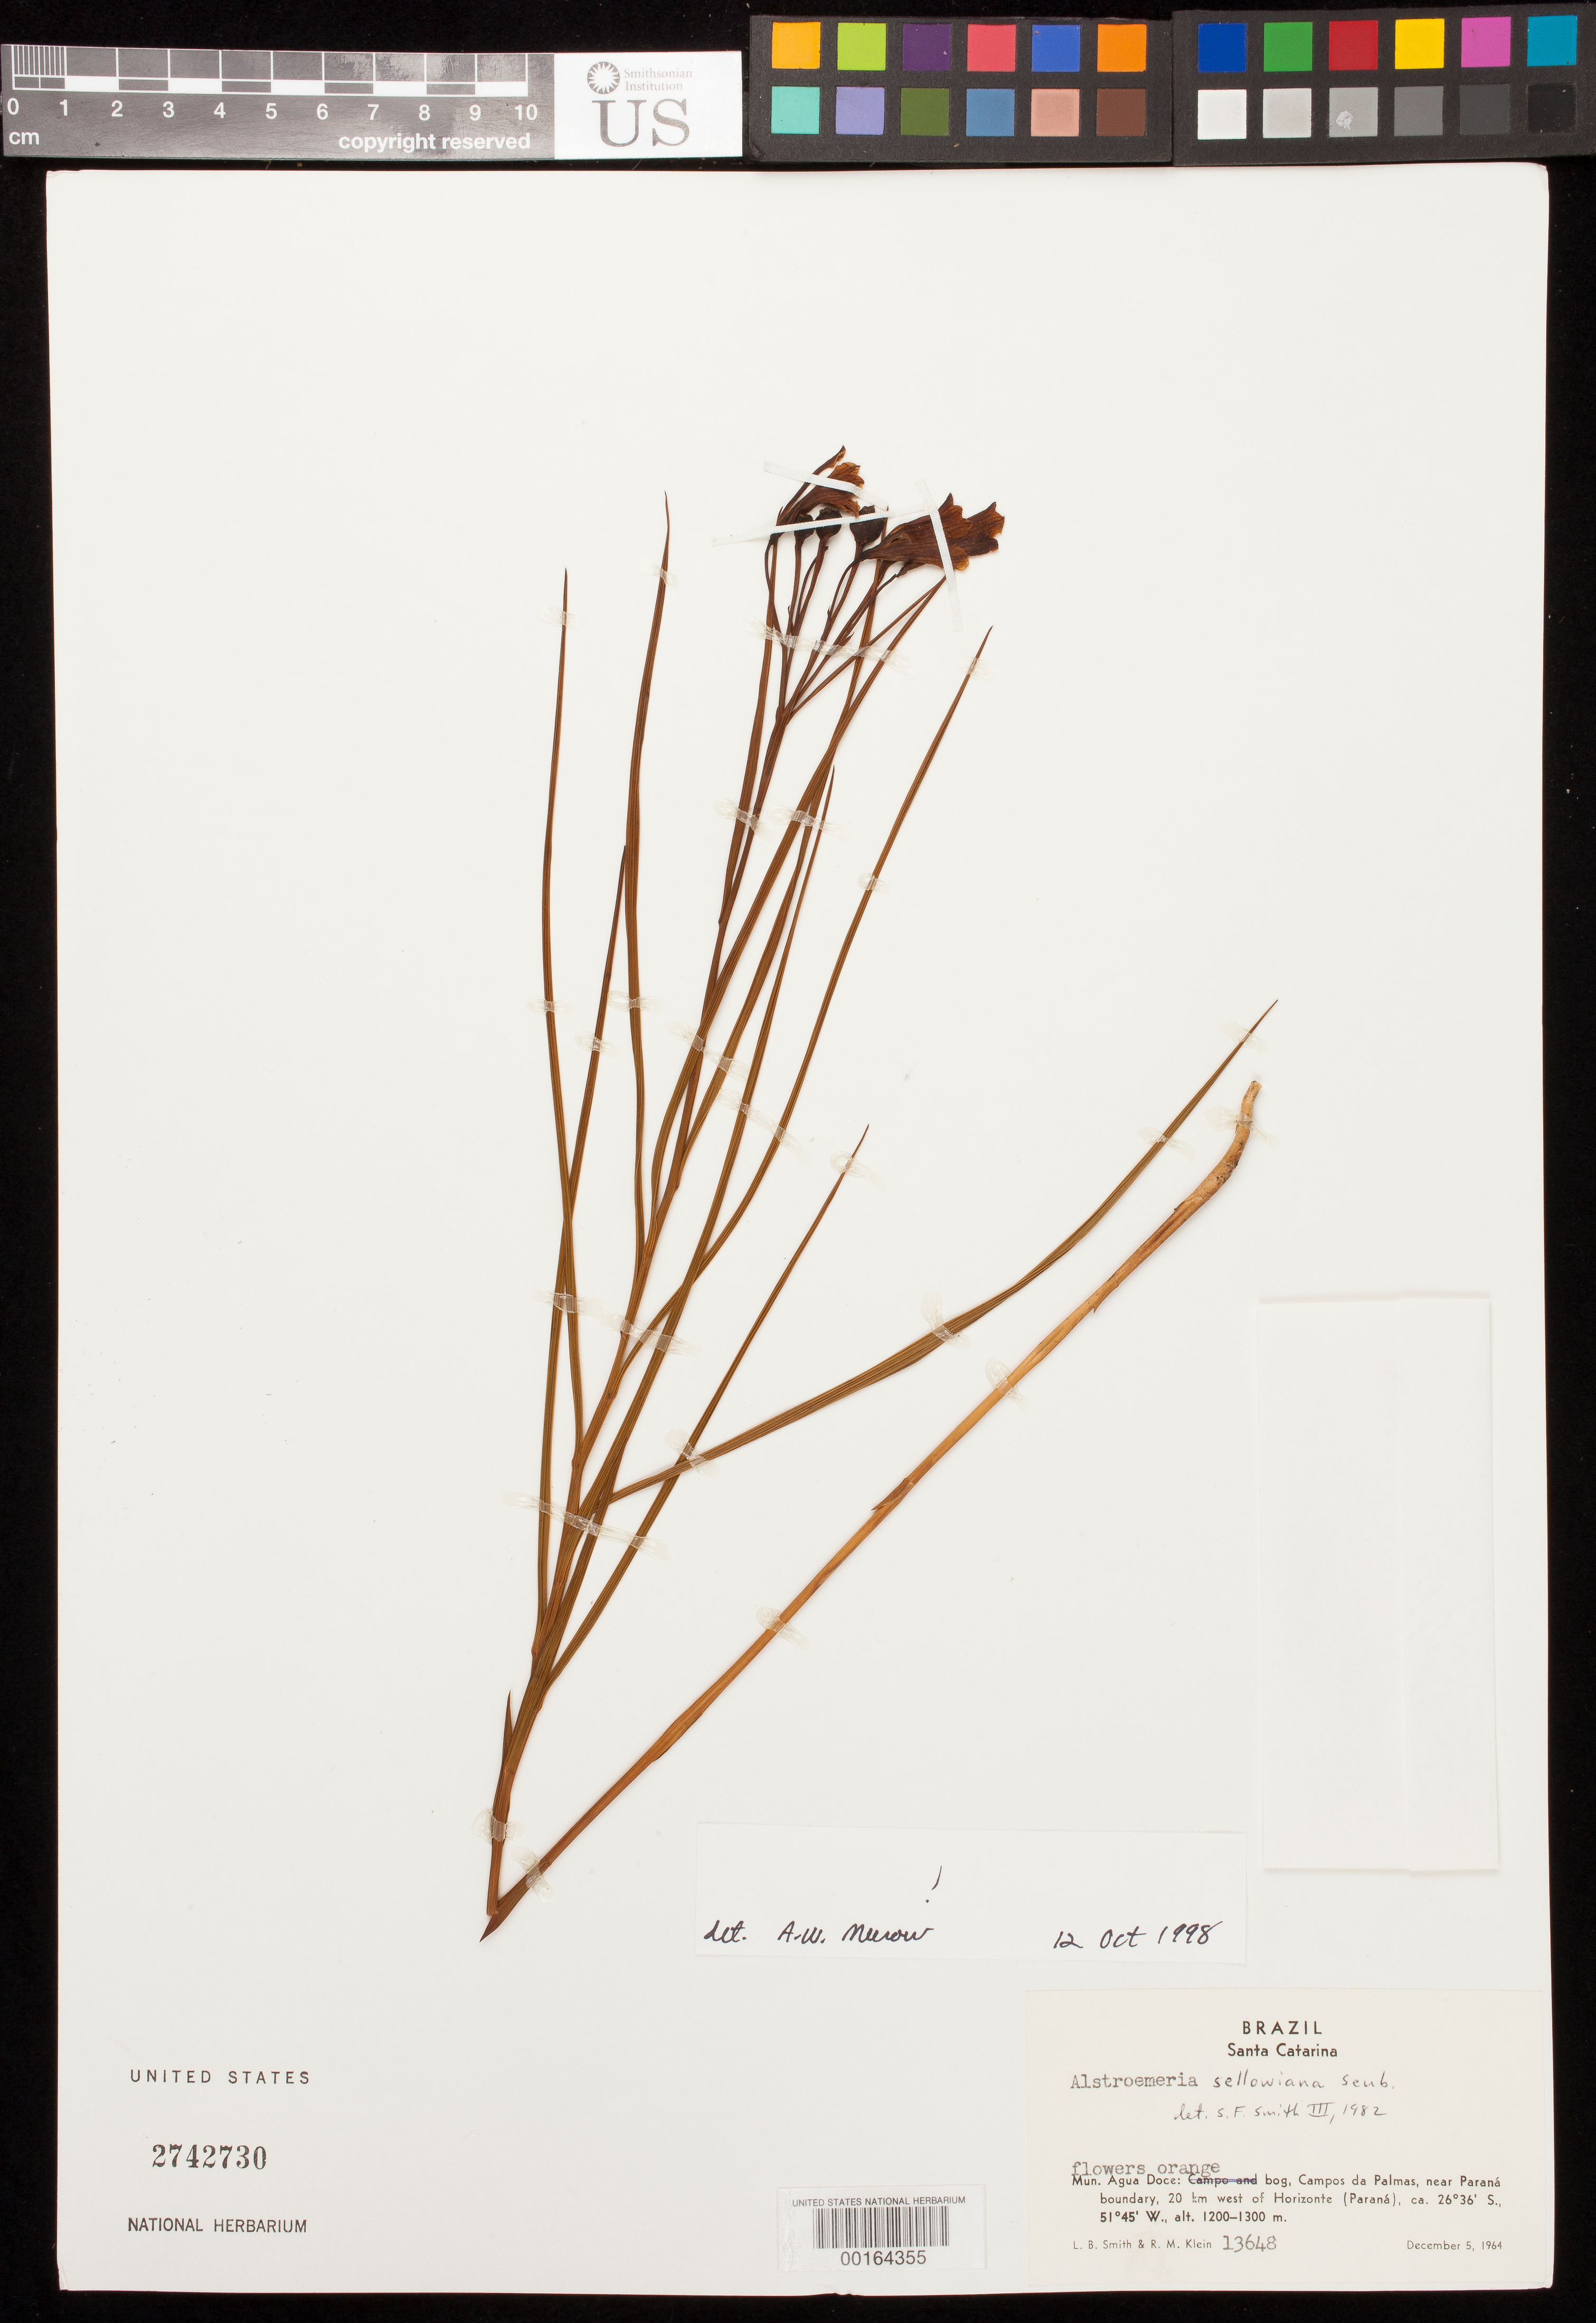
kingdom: Plantae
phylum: Tracheophyta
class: Liliopsida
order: Liliales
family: Alstroemeriaceae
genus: Alstroemeria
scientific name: Alstroemeria sellowiana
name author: Seub.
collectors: L. Smith & R. M. Klein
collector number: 13648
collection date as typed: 05 Dec 1964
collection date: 1964-12-05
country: Brazil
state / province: Santa Catarina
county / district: Água Doce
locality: Campos da palmas, near parana boundary, 20 km w of horizonte (parana)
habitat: Bog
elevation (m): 1200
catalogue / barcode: US 2742730